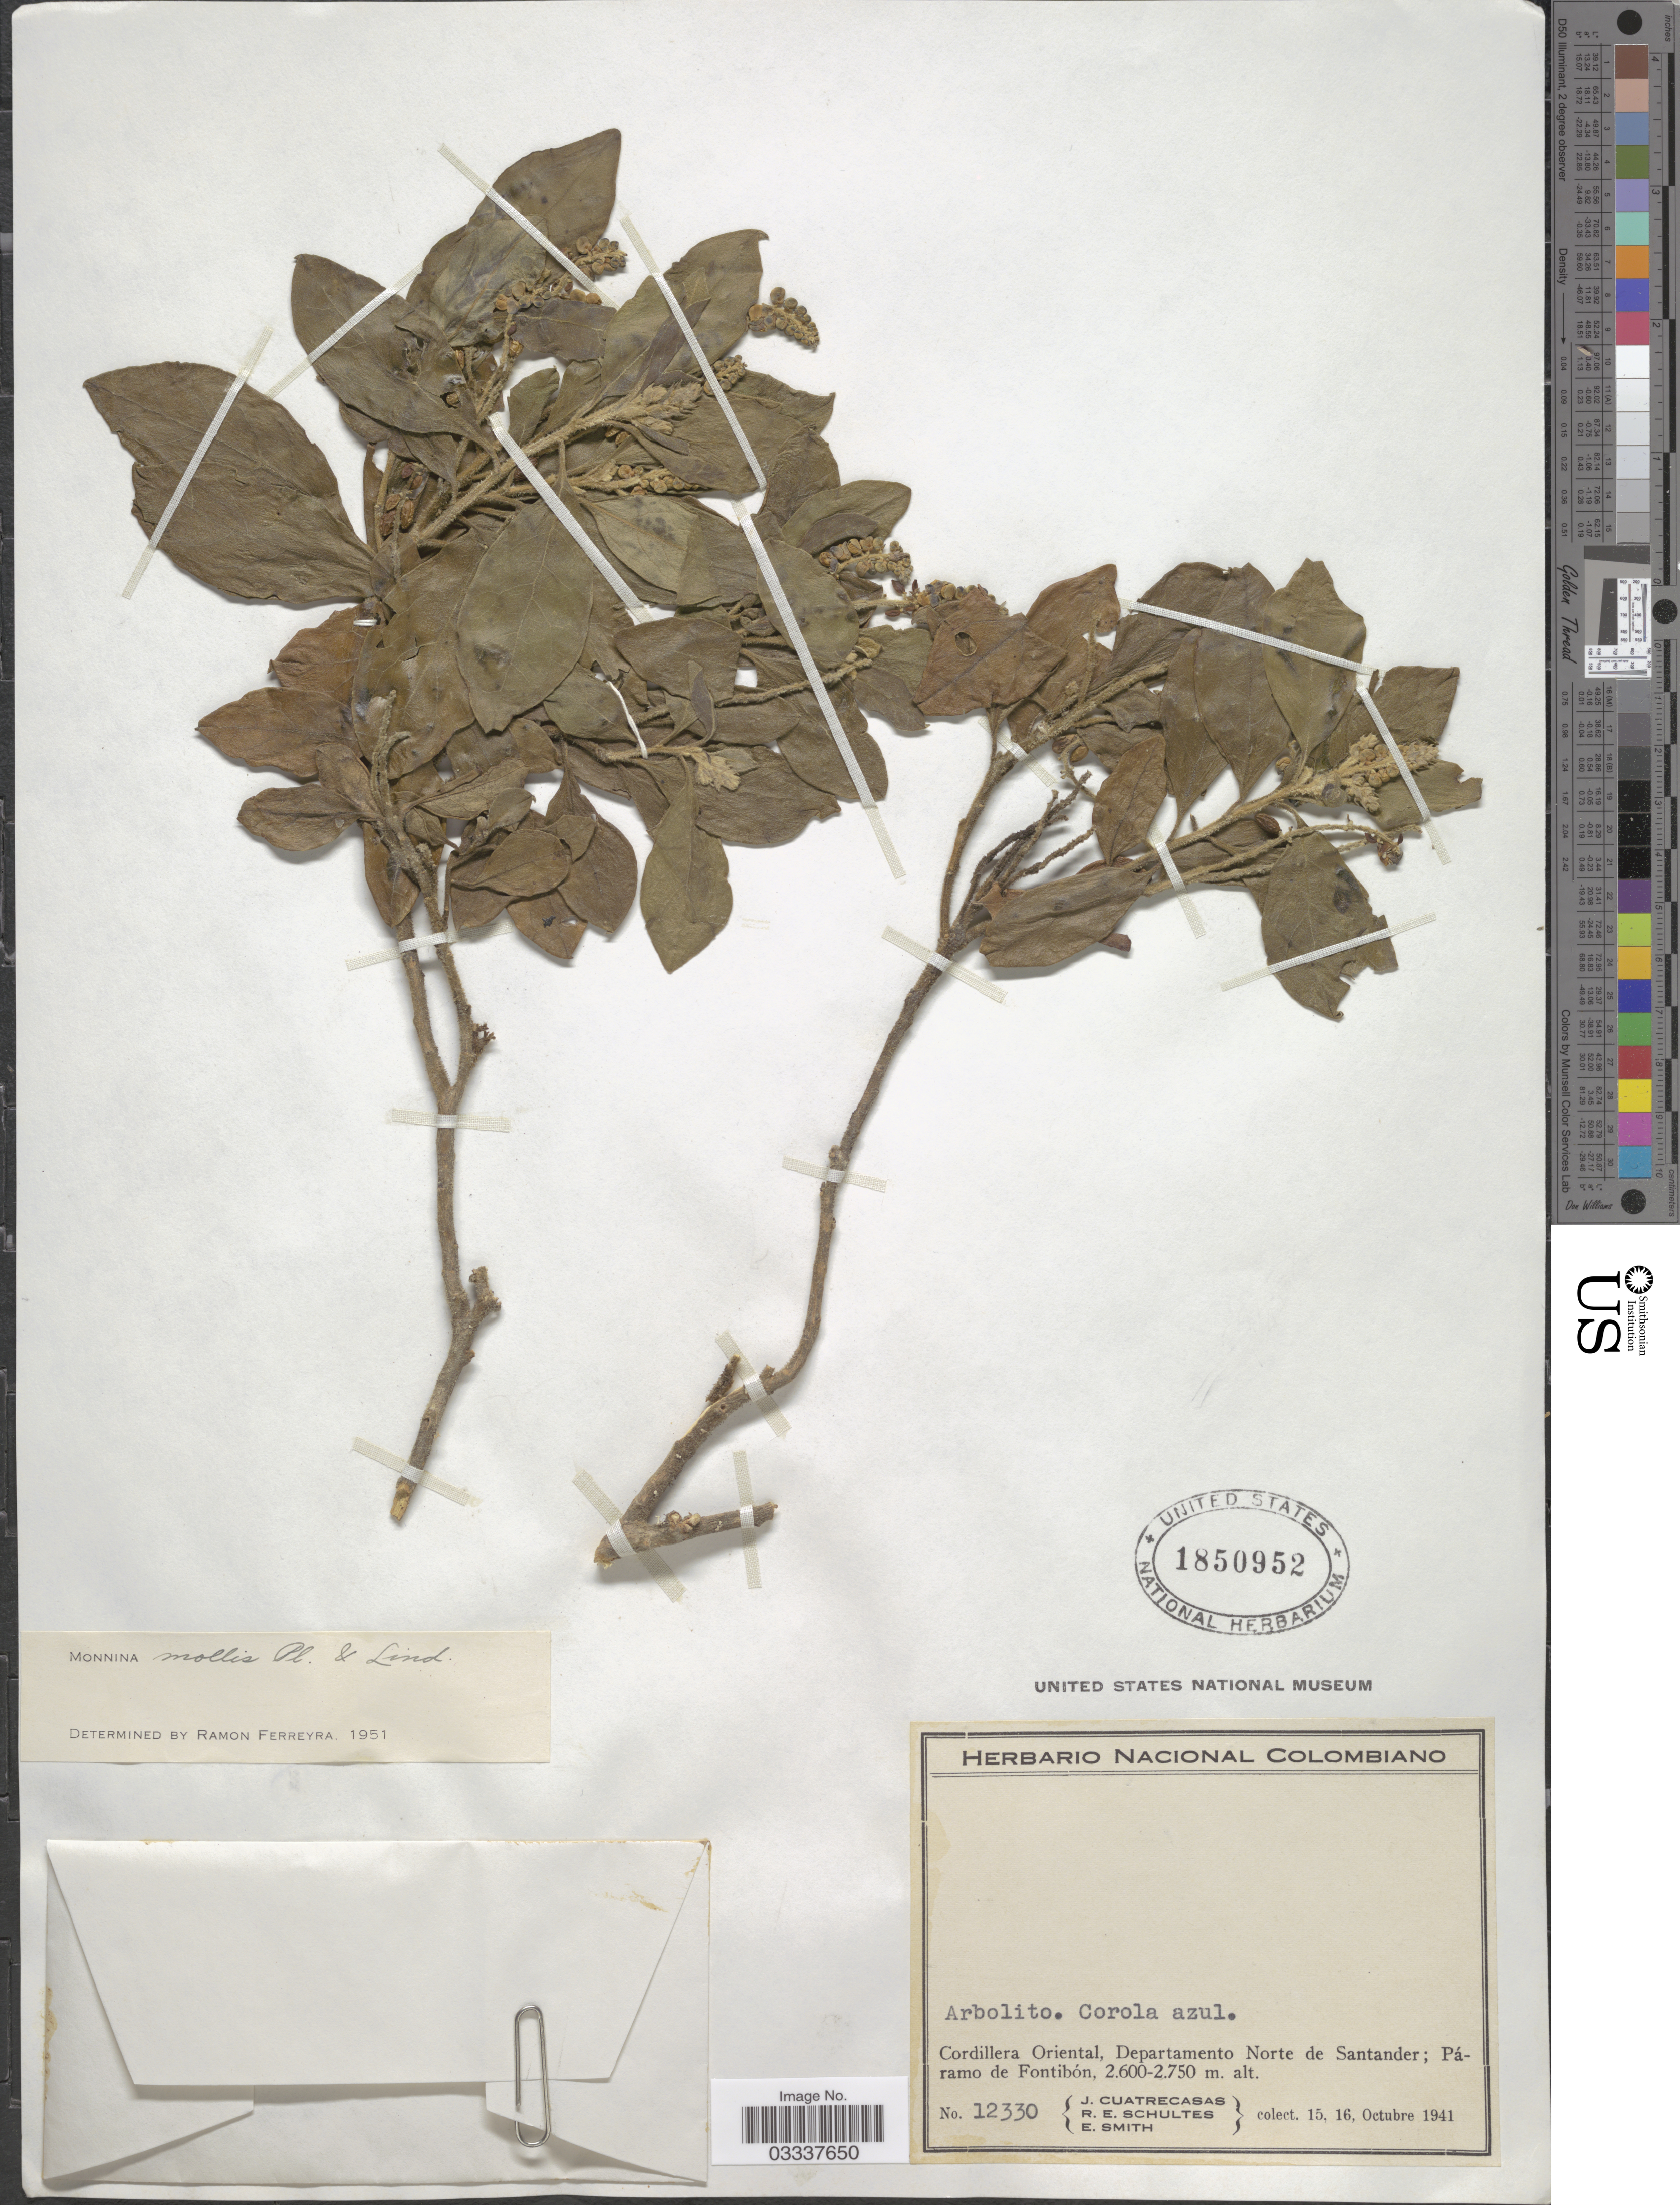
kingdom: Plantae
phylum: Tracheophyta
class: Magnoliopsida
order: Fabales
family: Polygalaceae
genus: Monnina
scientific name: Monnina mollis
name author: Planch. & Linden in Triana & Planch.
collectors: J. Cuatrecasas, R. E. Schultes & E. Smith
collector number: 12330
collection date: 1941-10-15/1941-10-16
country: Colombia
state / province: Norte de Santander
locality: Cordillera Oriental, Departamento Norte de Santander; Páramo de Fontibón.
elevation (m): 2600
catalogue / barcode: US 1850952